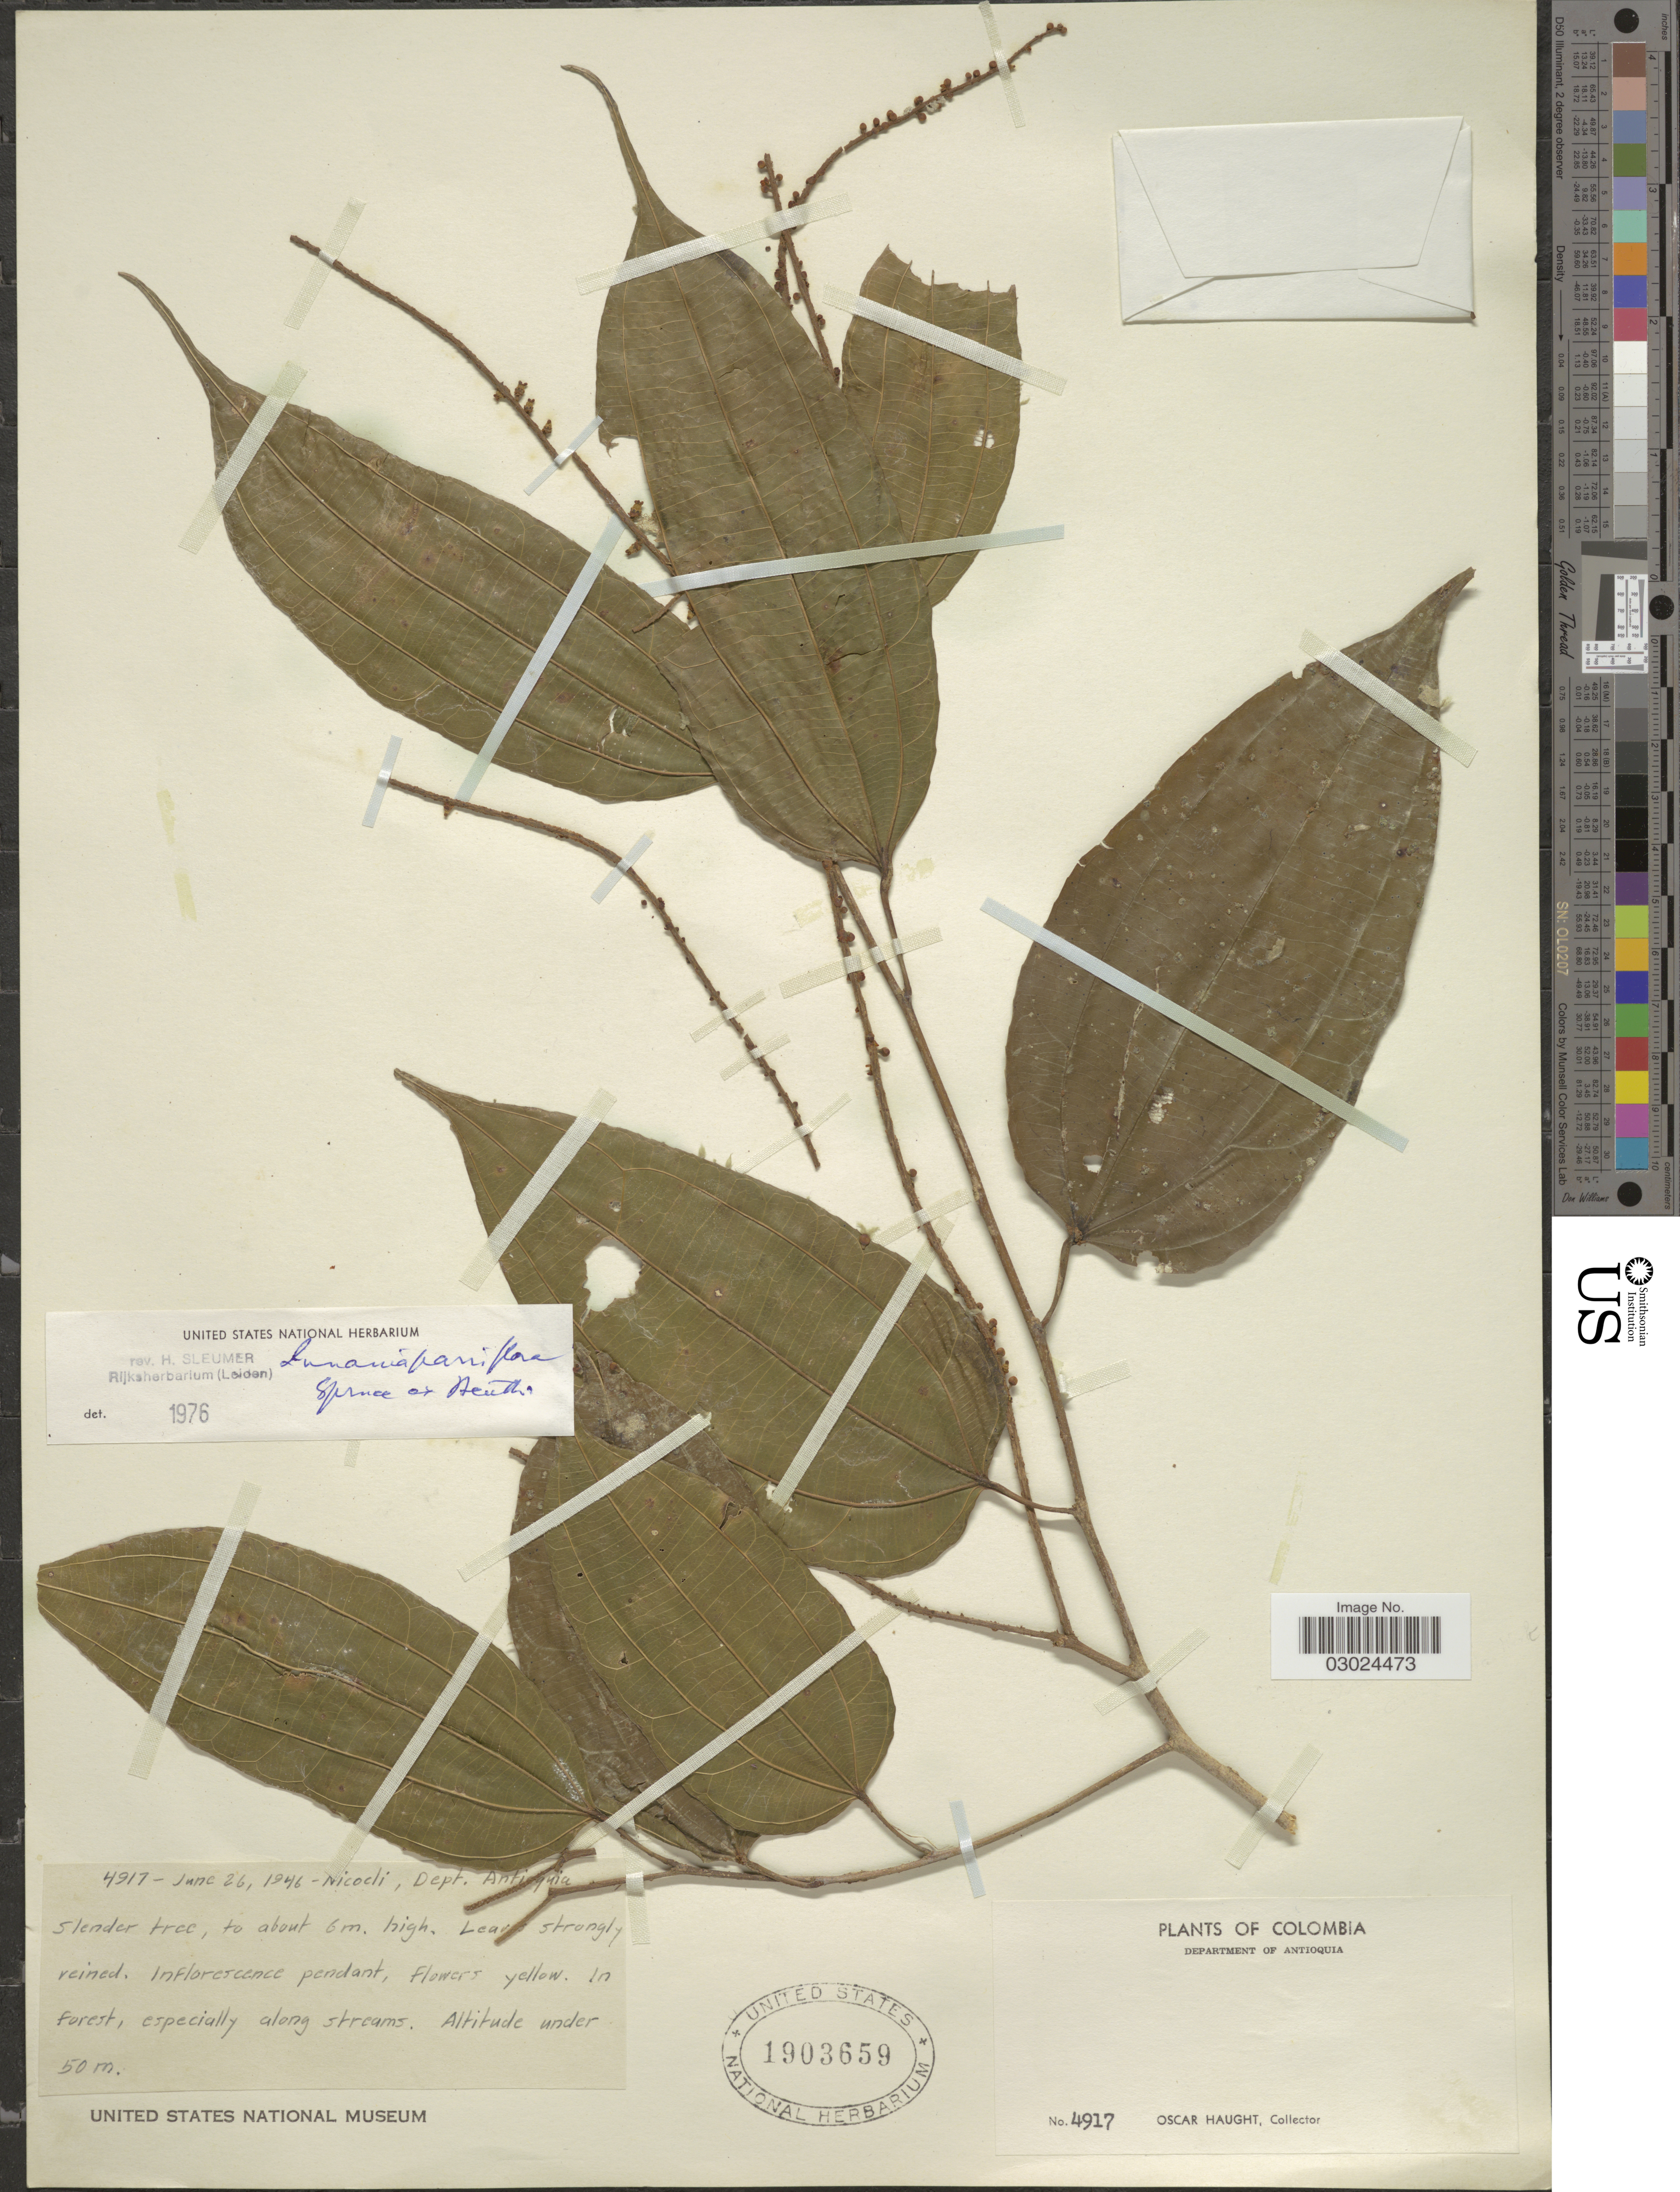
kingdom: Plantae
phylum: Tracheophyta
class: Magnoliopsida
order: Malpighiales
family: Salicaceae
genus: Lunania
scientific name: Lunania parviflora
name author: Spruce ex Benth.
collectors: O. L. Haught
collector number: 4917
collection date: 1946-06-26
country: Colombia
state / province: Antioquia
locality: Dept. Antioquia.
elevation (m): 50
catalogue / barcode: US 1903659